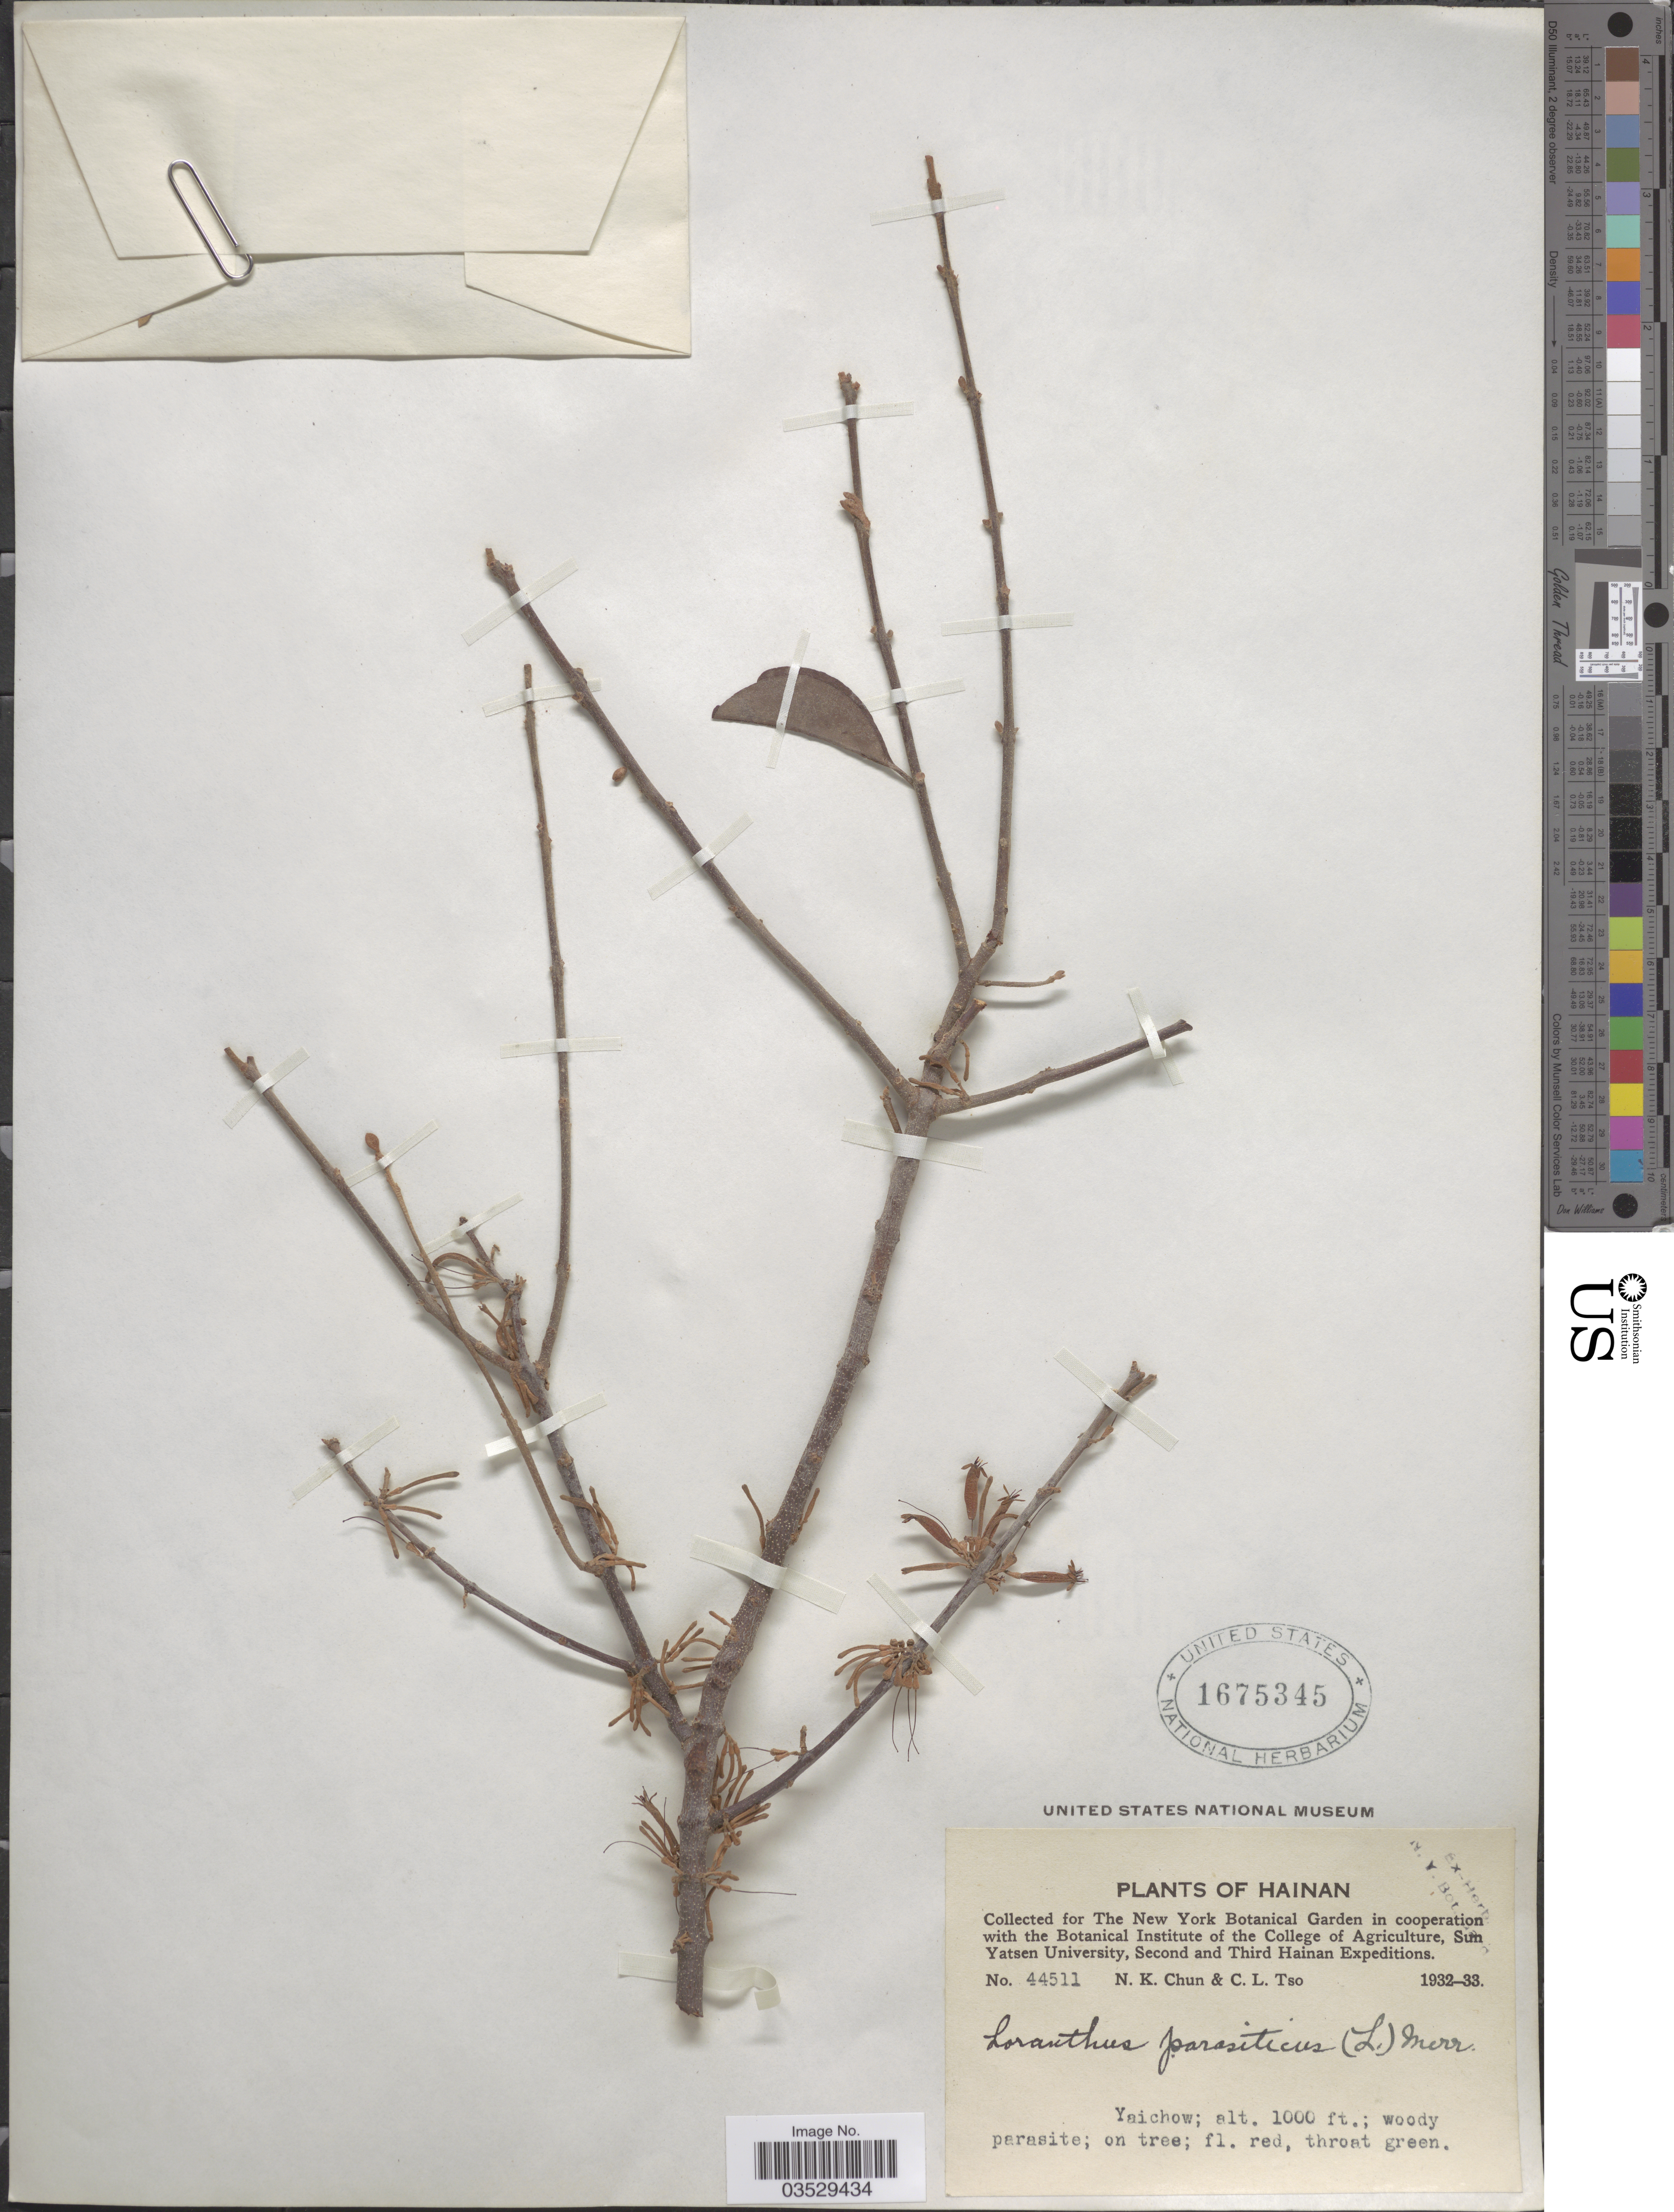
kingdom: Plantae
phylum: Tracheophyta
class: Magnoliopsida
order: Santalales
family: Loranthaceae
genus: Scurrula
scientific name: Scurrula parasitica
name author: L.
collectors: N. K. Chun & C. Tso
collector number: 44511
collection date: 1932/1933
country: China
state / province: Hainan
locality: Yaichow.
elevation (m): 305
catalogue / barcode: US 1675345